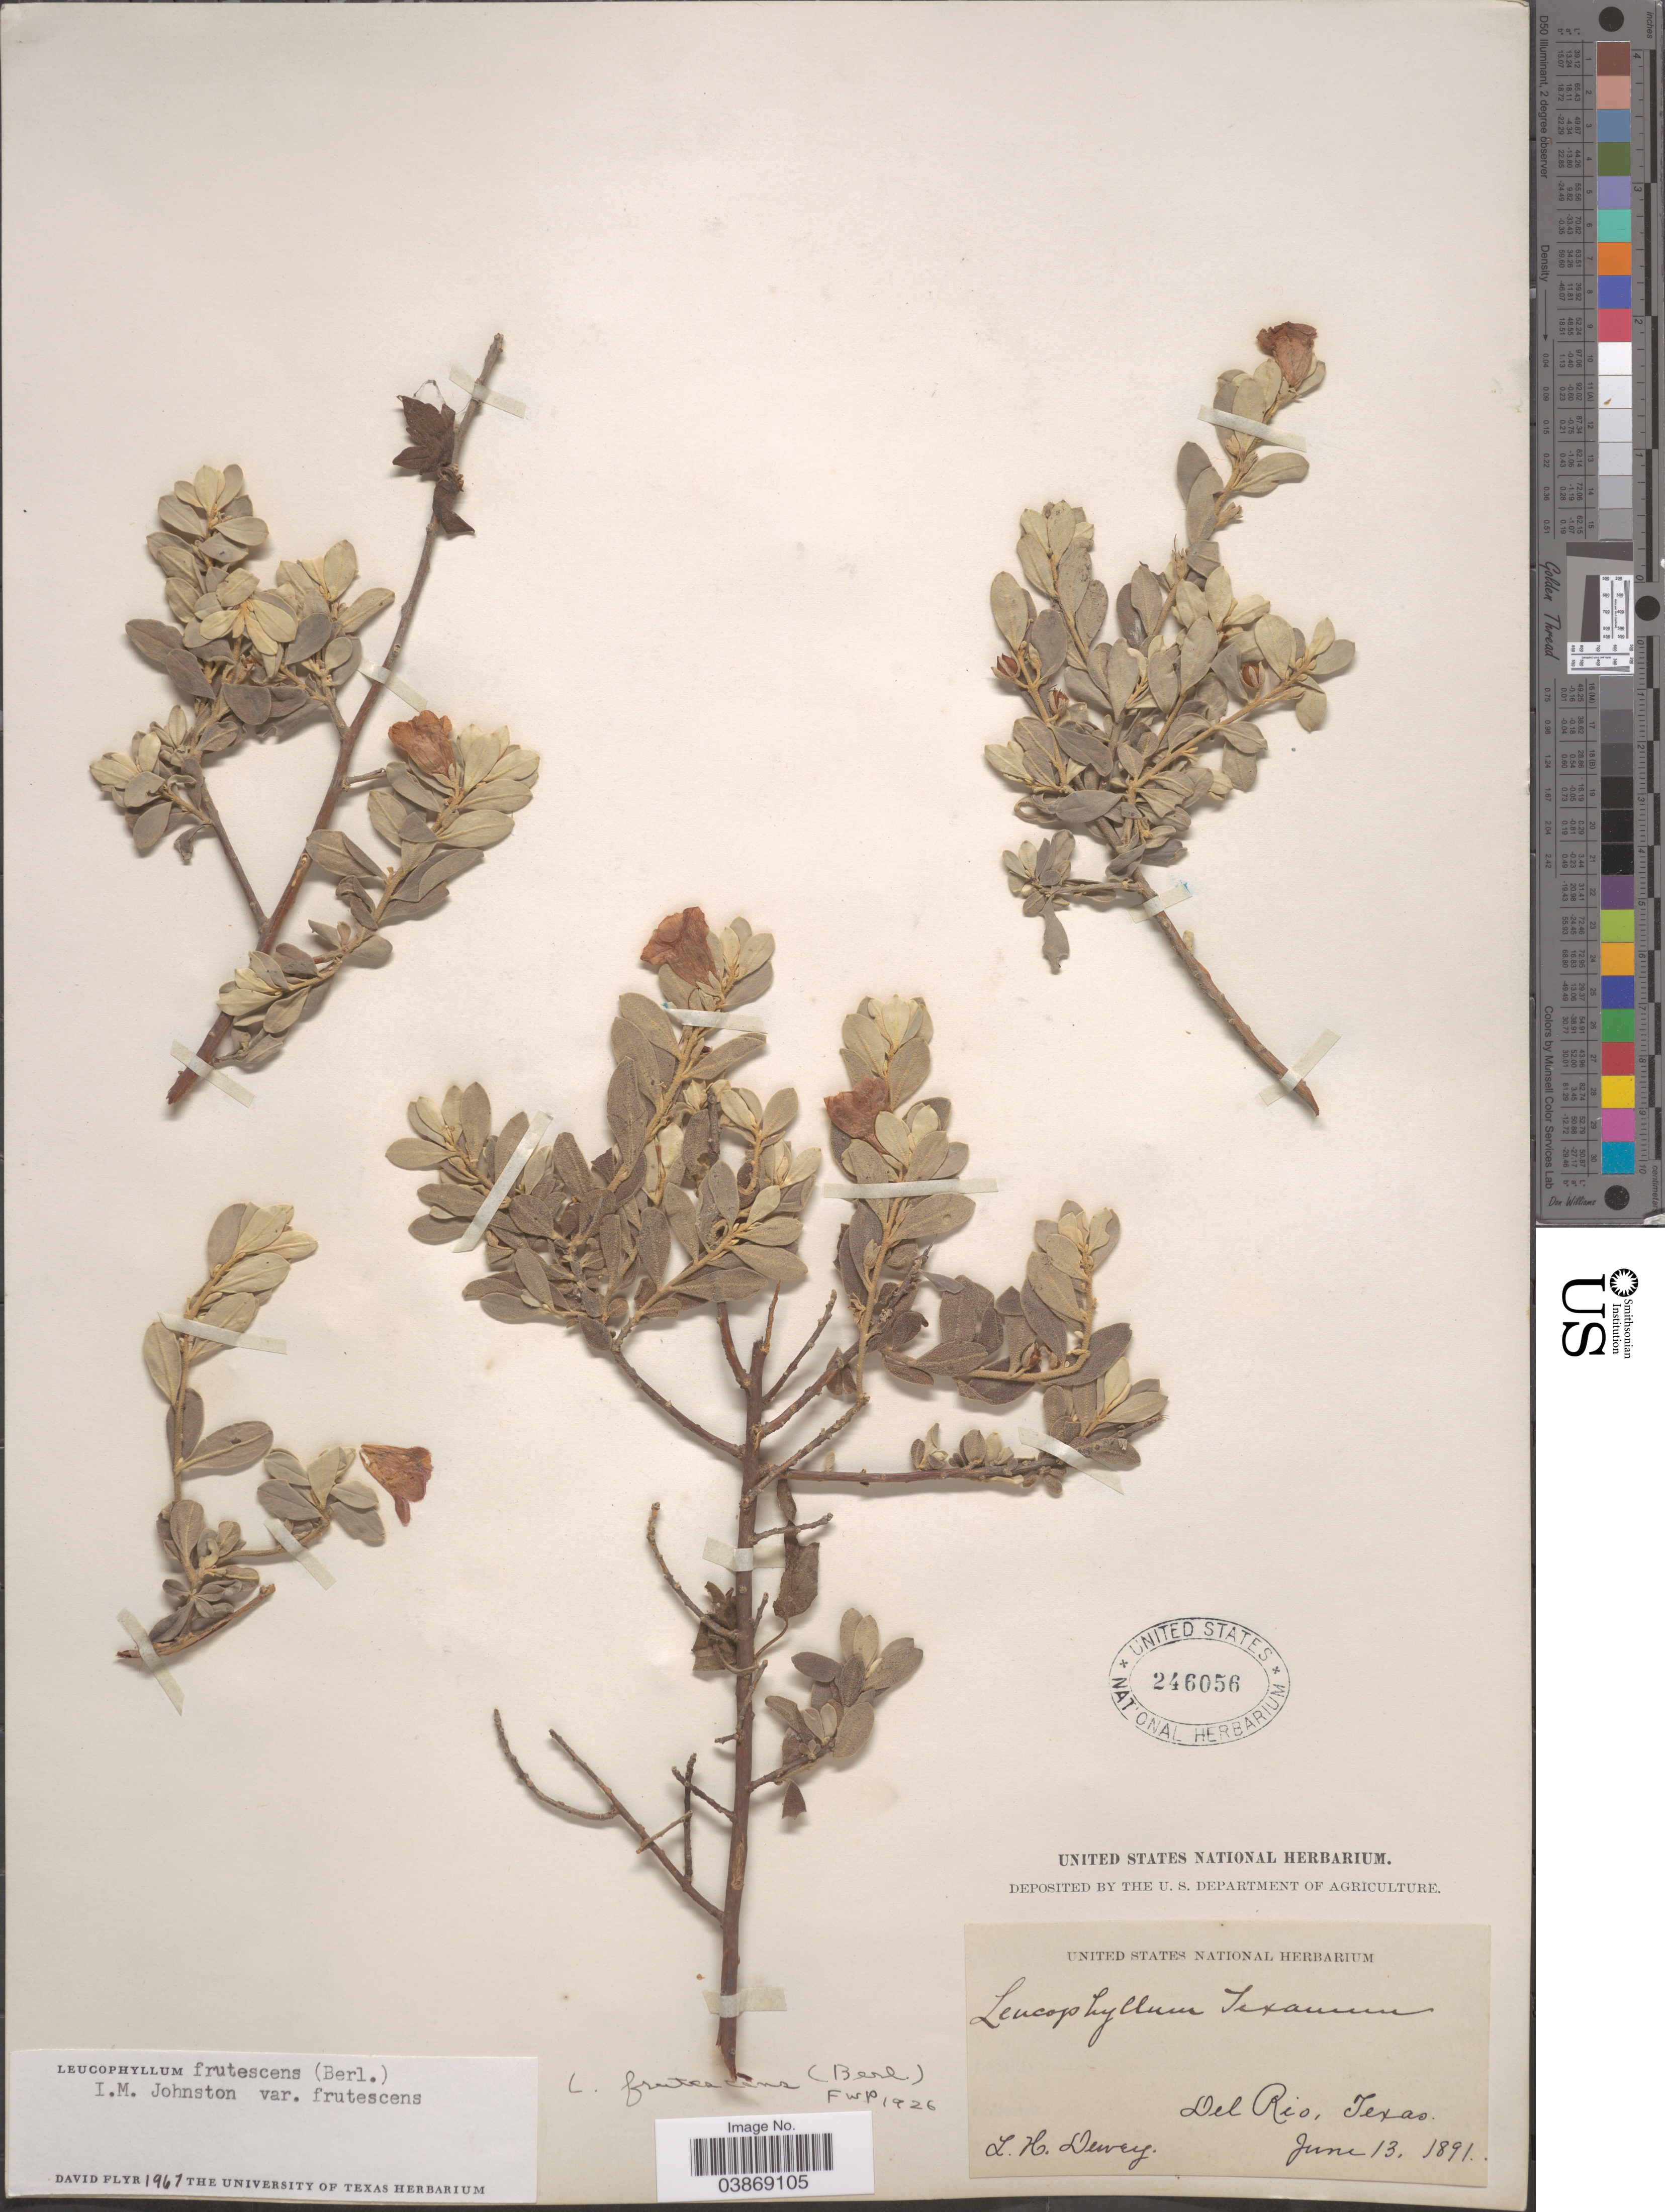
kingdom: Plantae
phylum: Tracheophyta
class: Magnoliopsida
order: Lamiales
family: Scrophulariaceae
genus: Leucophyllum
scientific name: Leucophyllum frutescens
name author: (Berland.) I.M. Johnst.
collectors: L. H. Dewey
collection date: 1891-06-13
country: United States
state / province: Texas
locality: Del Rio.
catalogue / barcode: US 246056